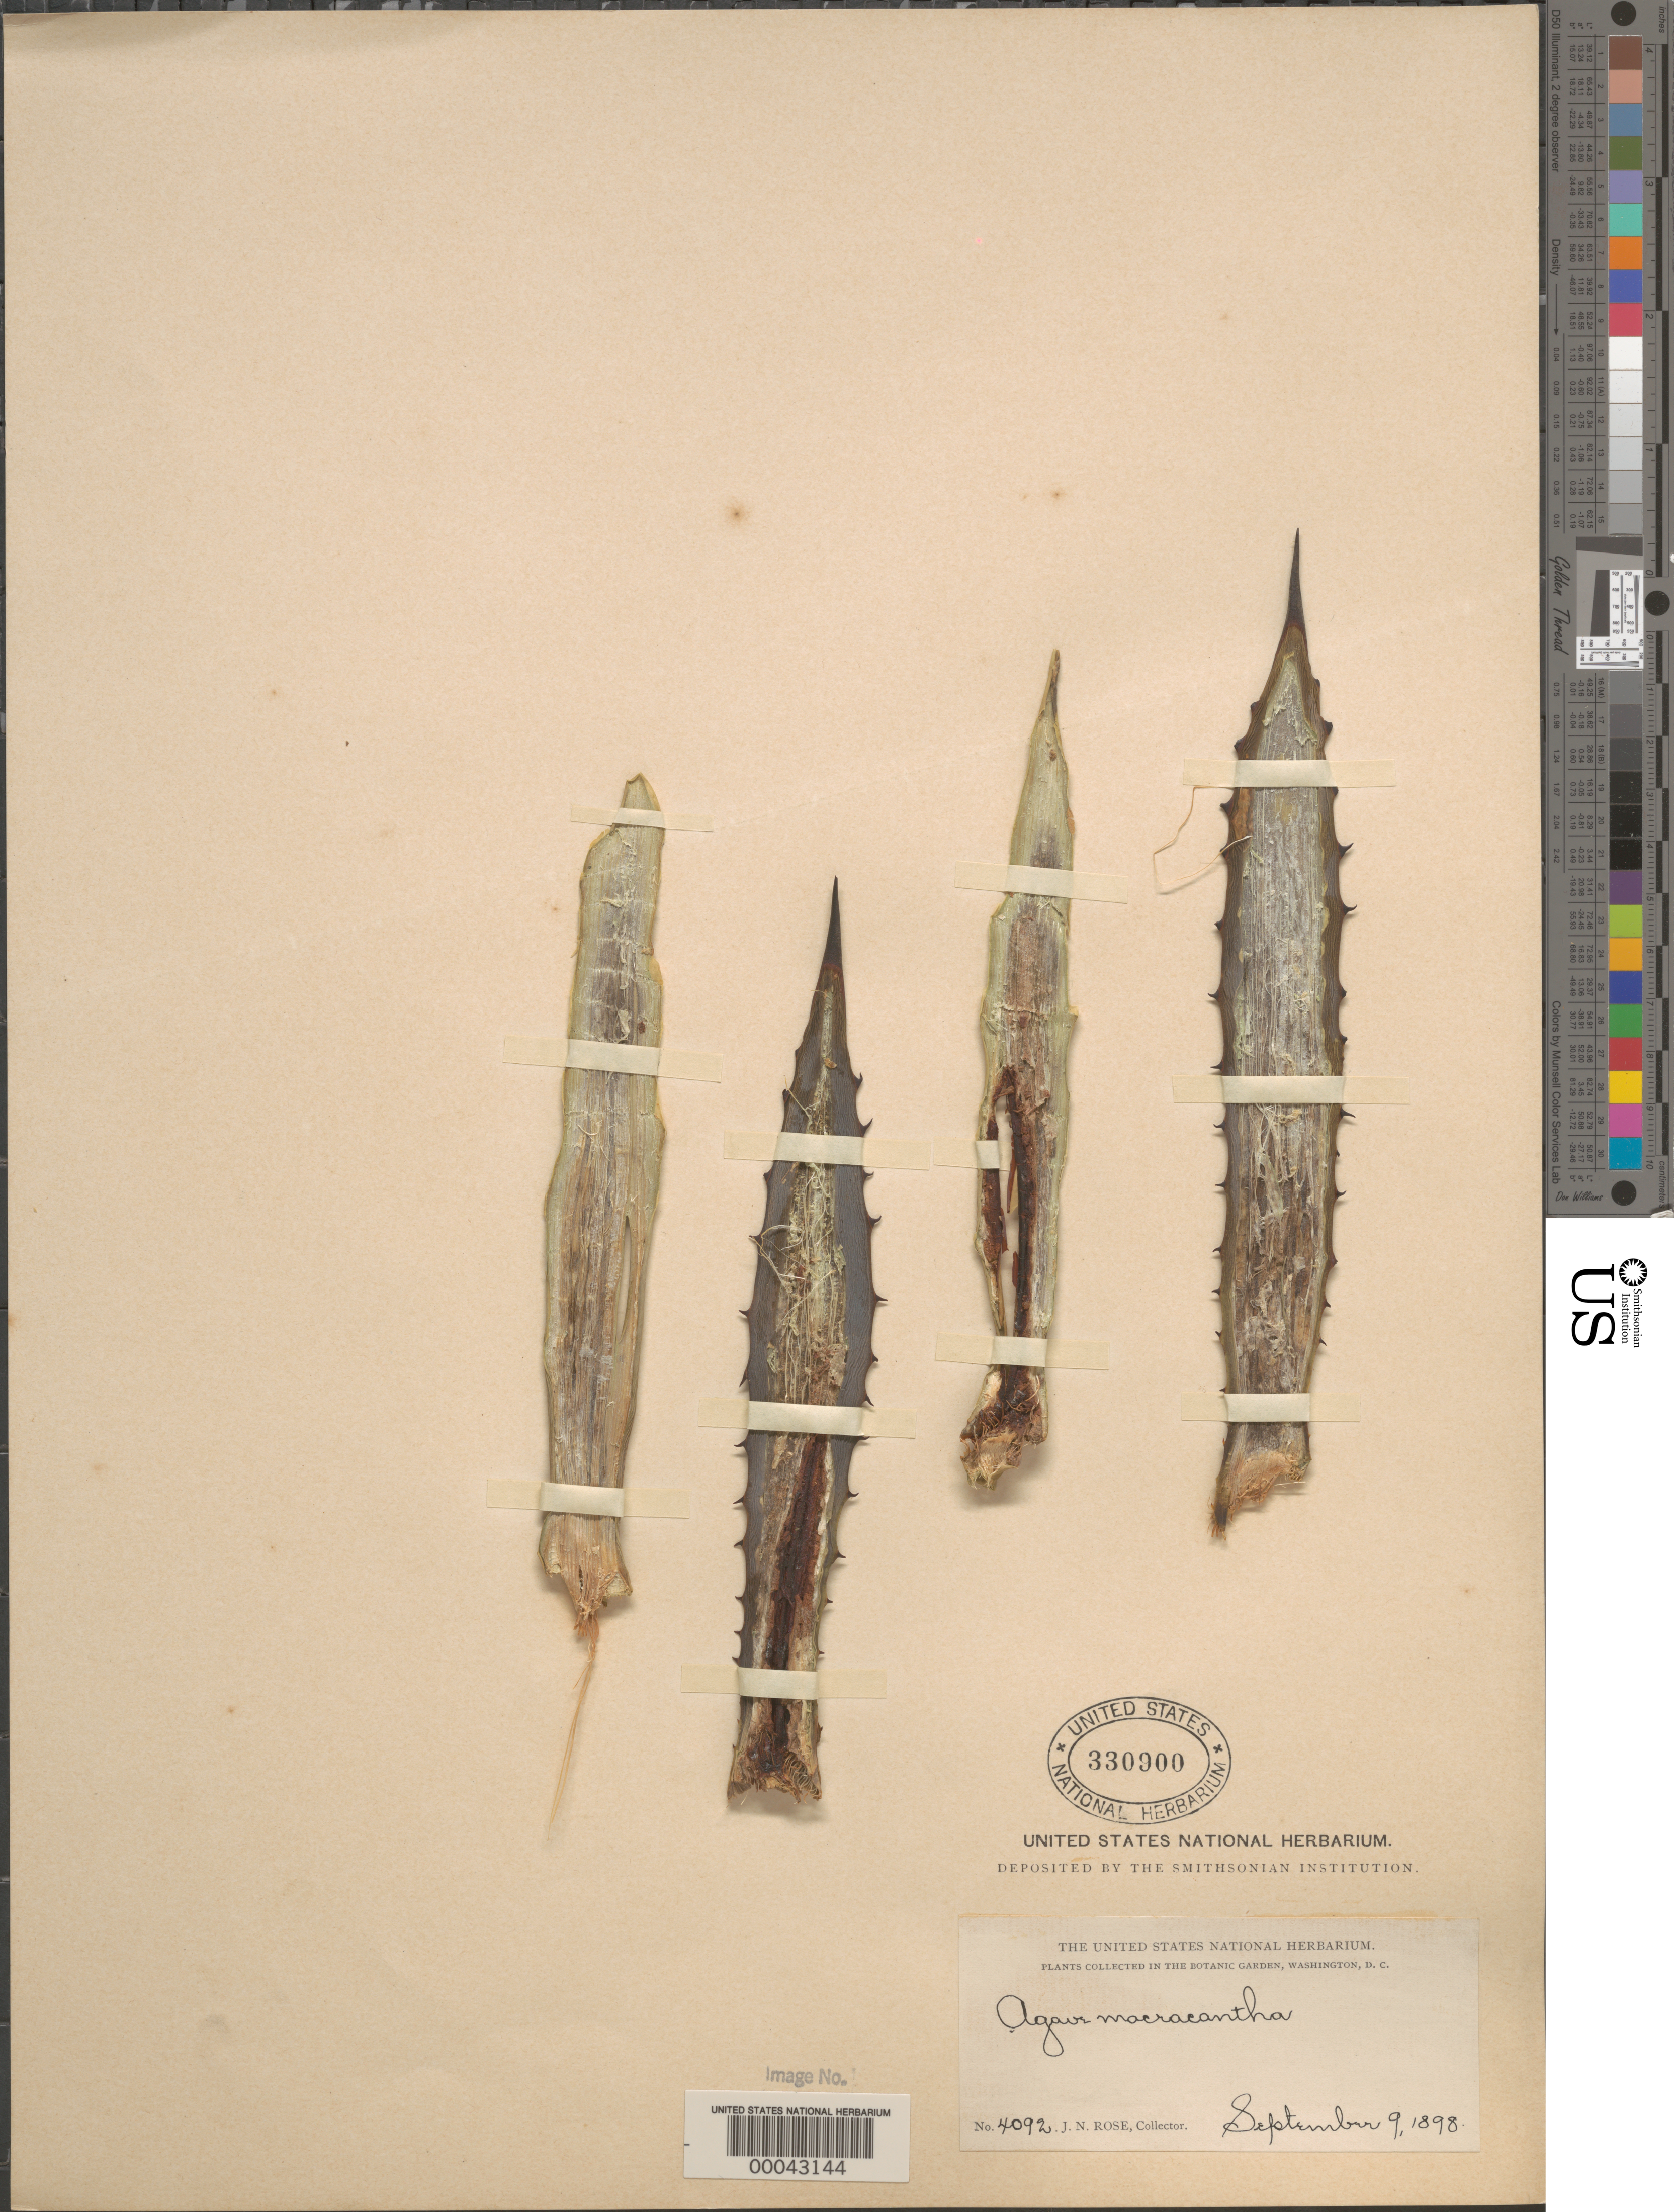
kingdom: Plantae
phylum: Tracheophyta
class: Liliopsida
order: Asparagales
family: Asparagaceae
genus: Agave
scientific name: Agave macrantha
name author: Tod.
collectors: J. N. Rose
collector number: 4092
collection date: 1898-09-09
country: United States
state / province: District of Columbia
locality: In the Botanic Garden, Washington, D. C.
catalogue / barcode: US 330900